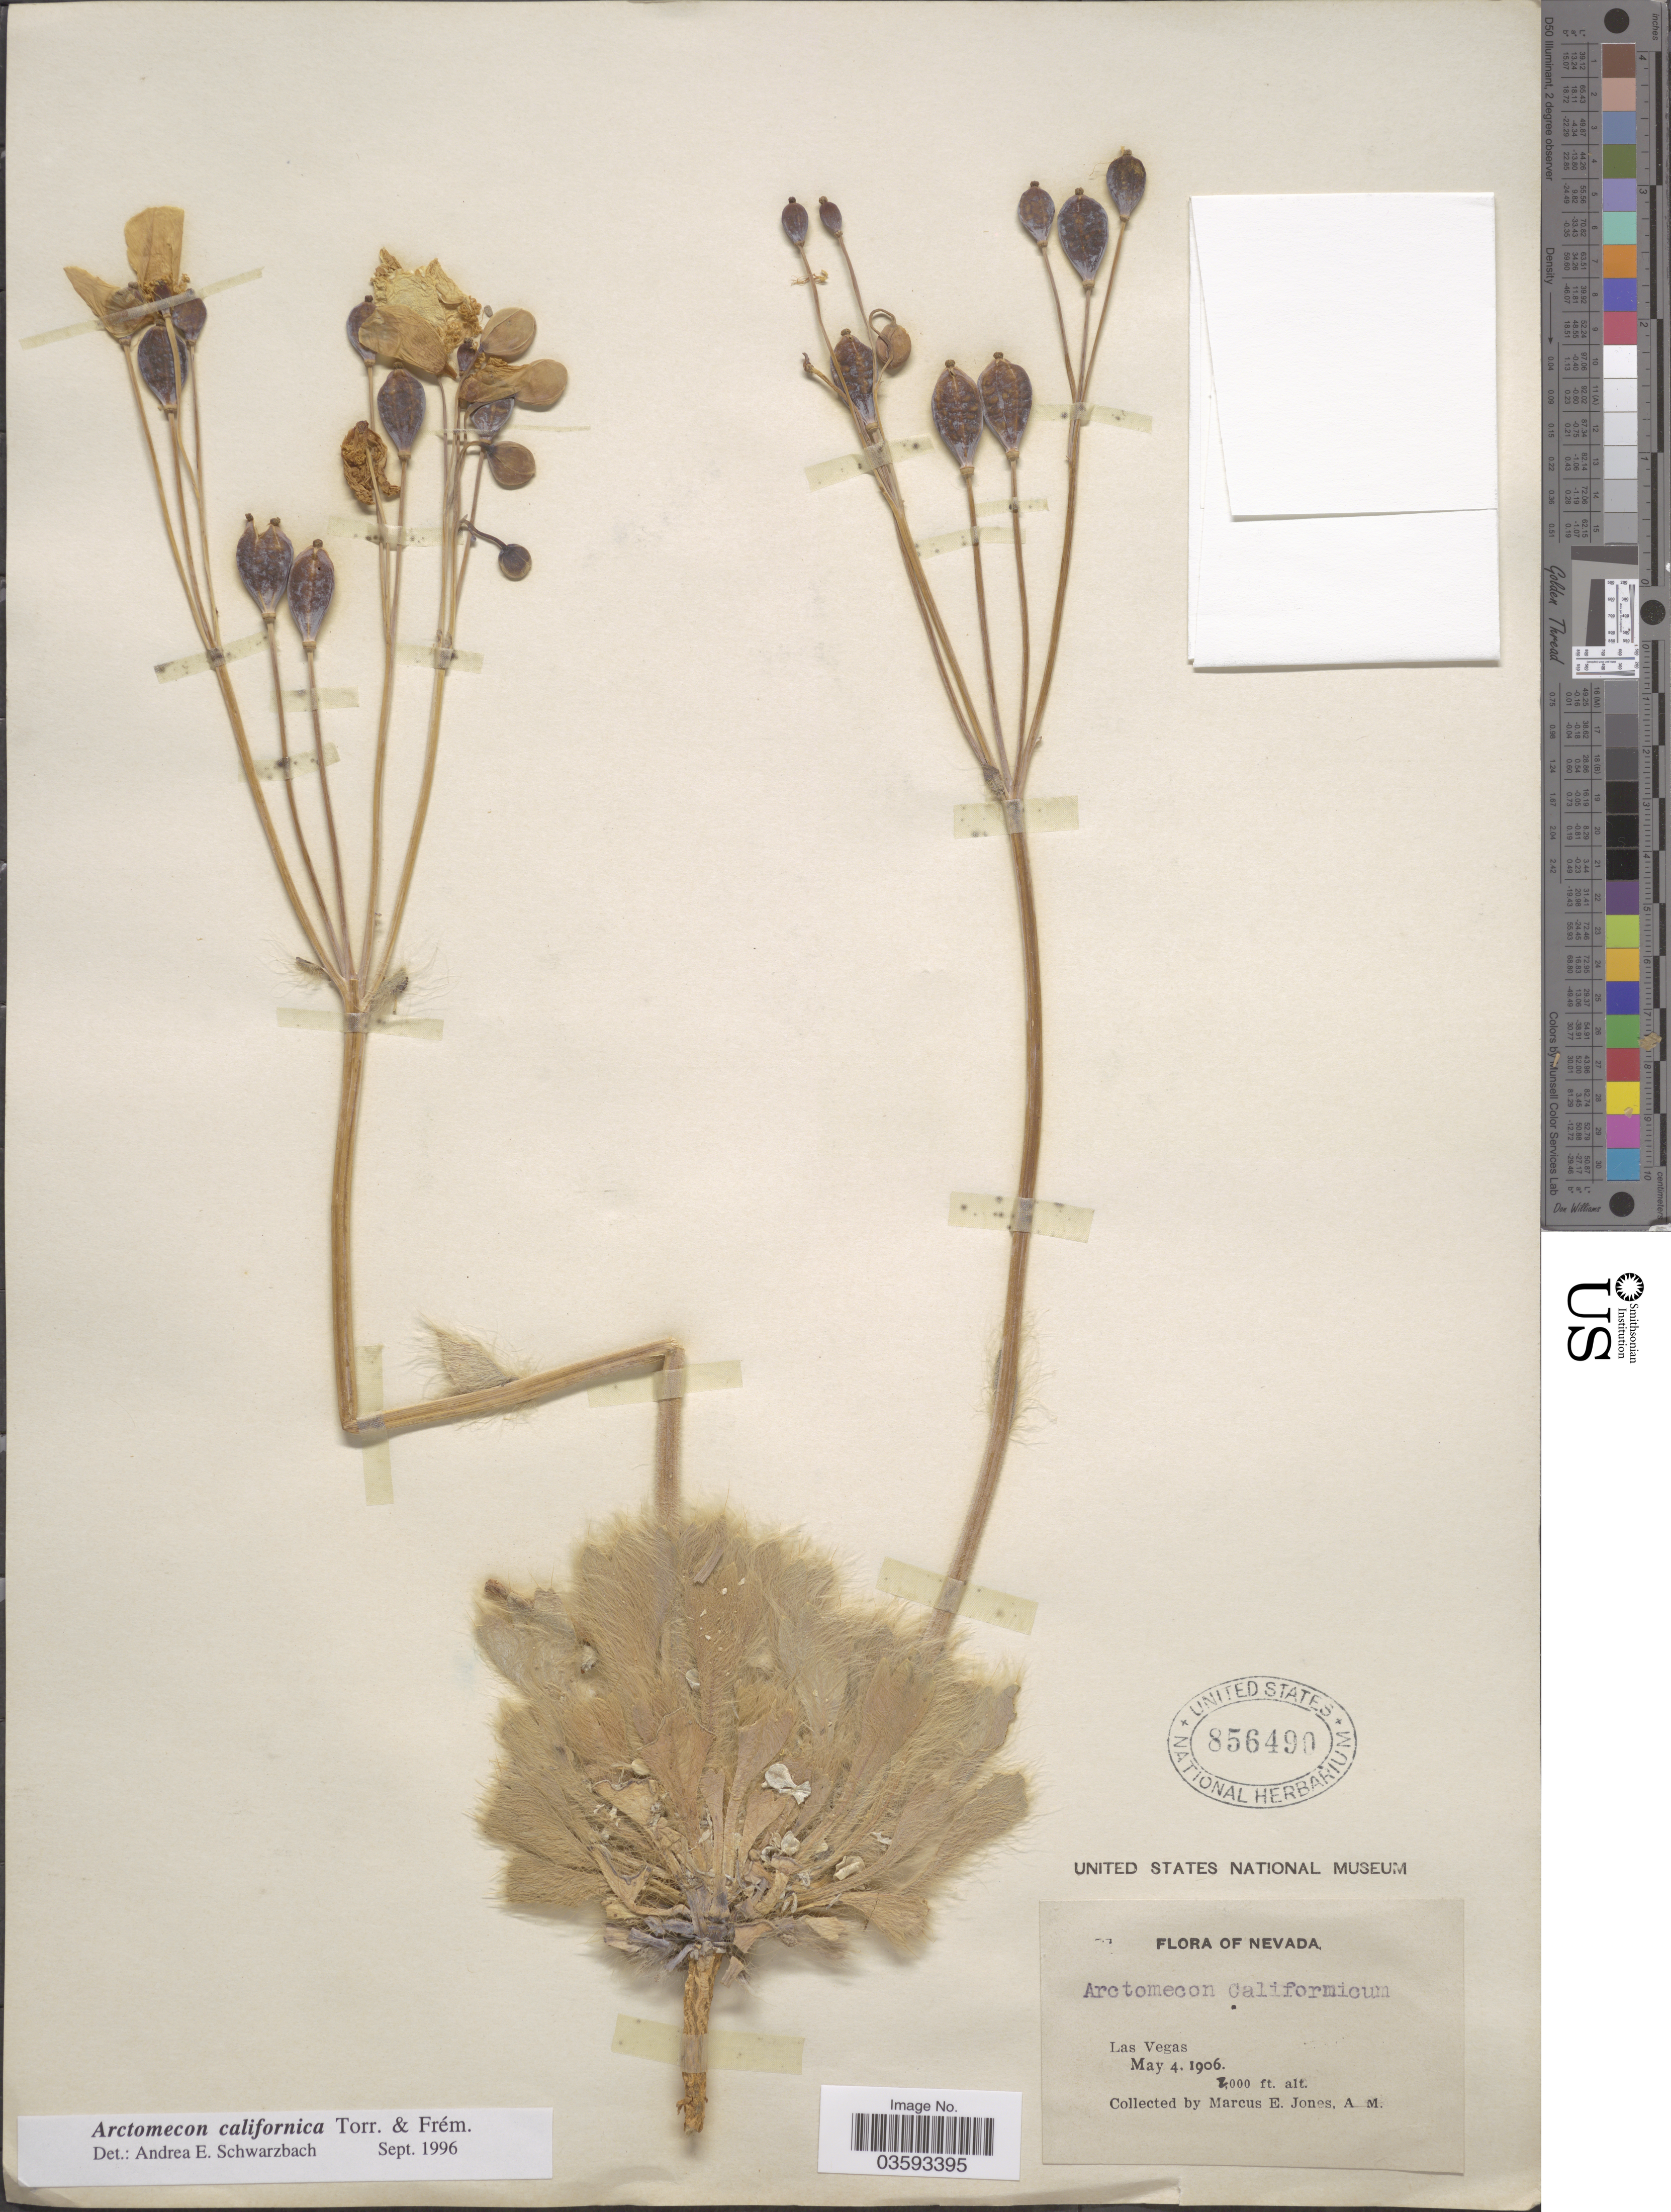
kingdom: Plantae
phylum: Tracheophyta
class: Magnoliopsida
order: Ranunculales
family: Papaveraceae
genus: Arctomecon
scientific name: Arctomecon californica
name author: Torr. & Frém.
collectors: M. E. Jones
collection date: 1906-05-04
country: United States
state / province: Nevada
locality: Las Vegas.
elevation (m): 610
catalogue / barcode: US 856490